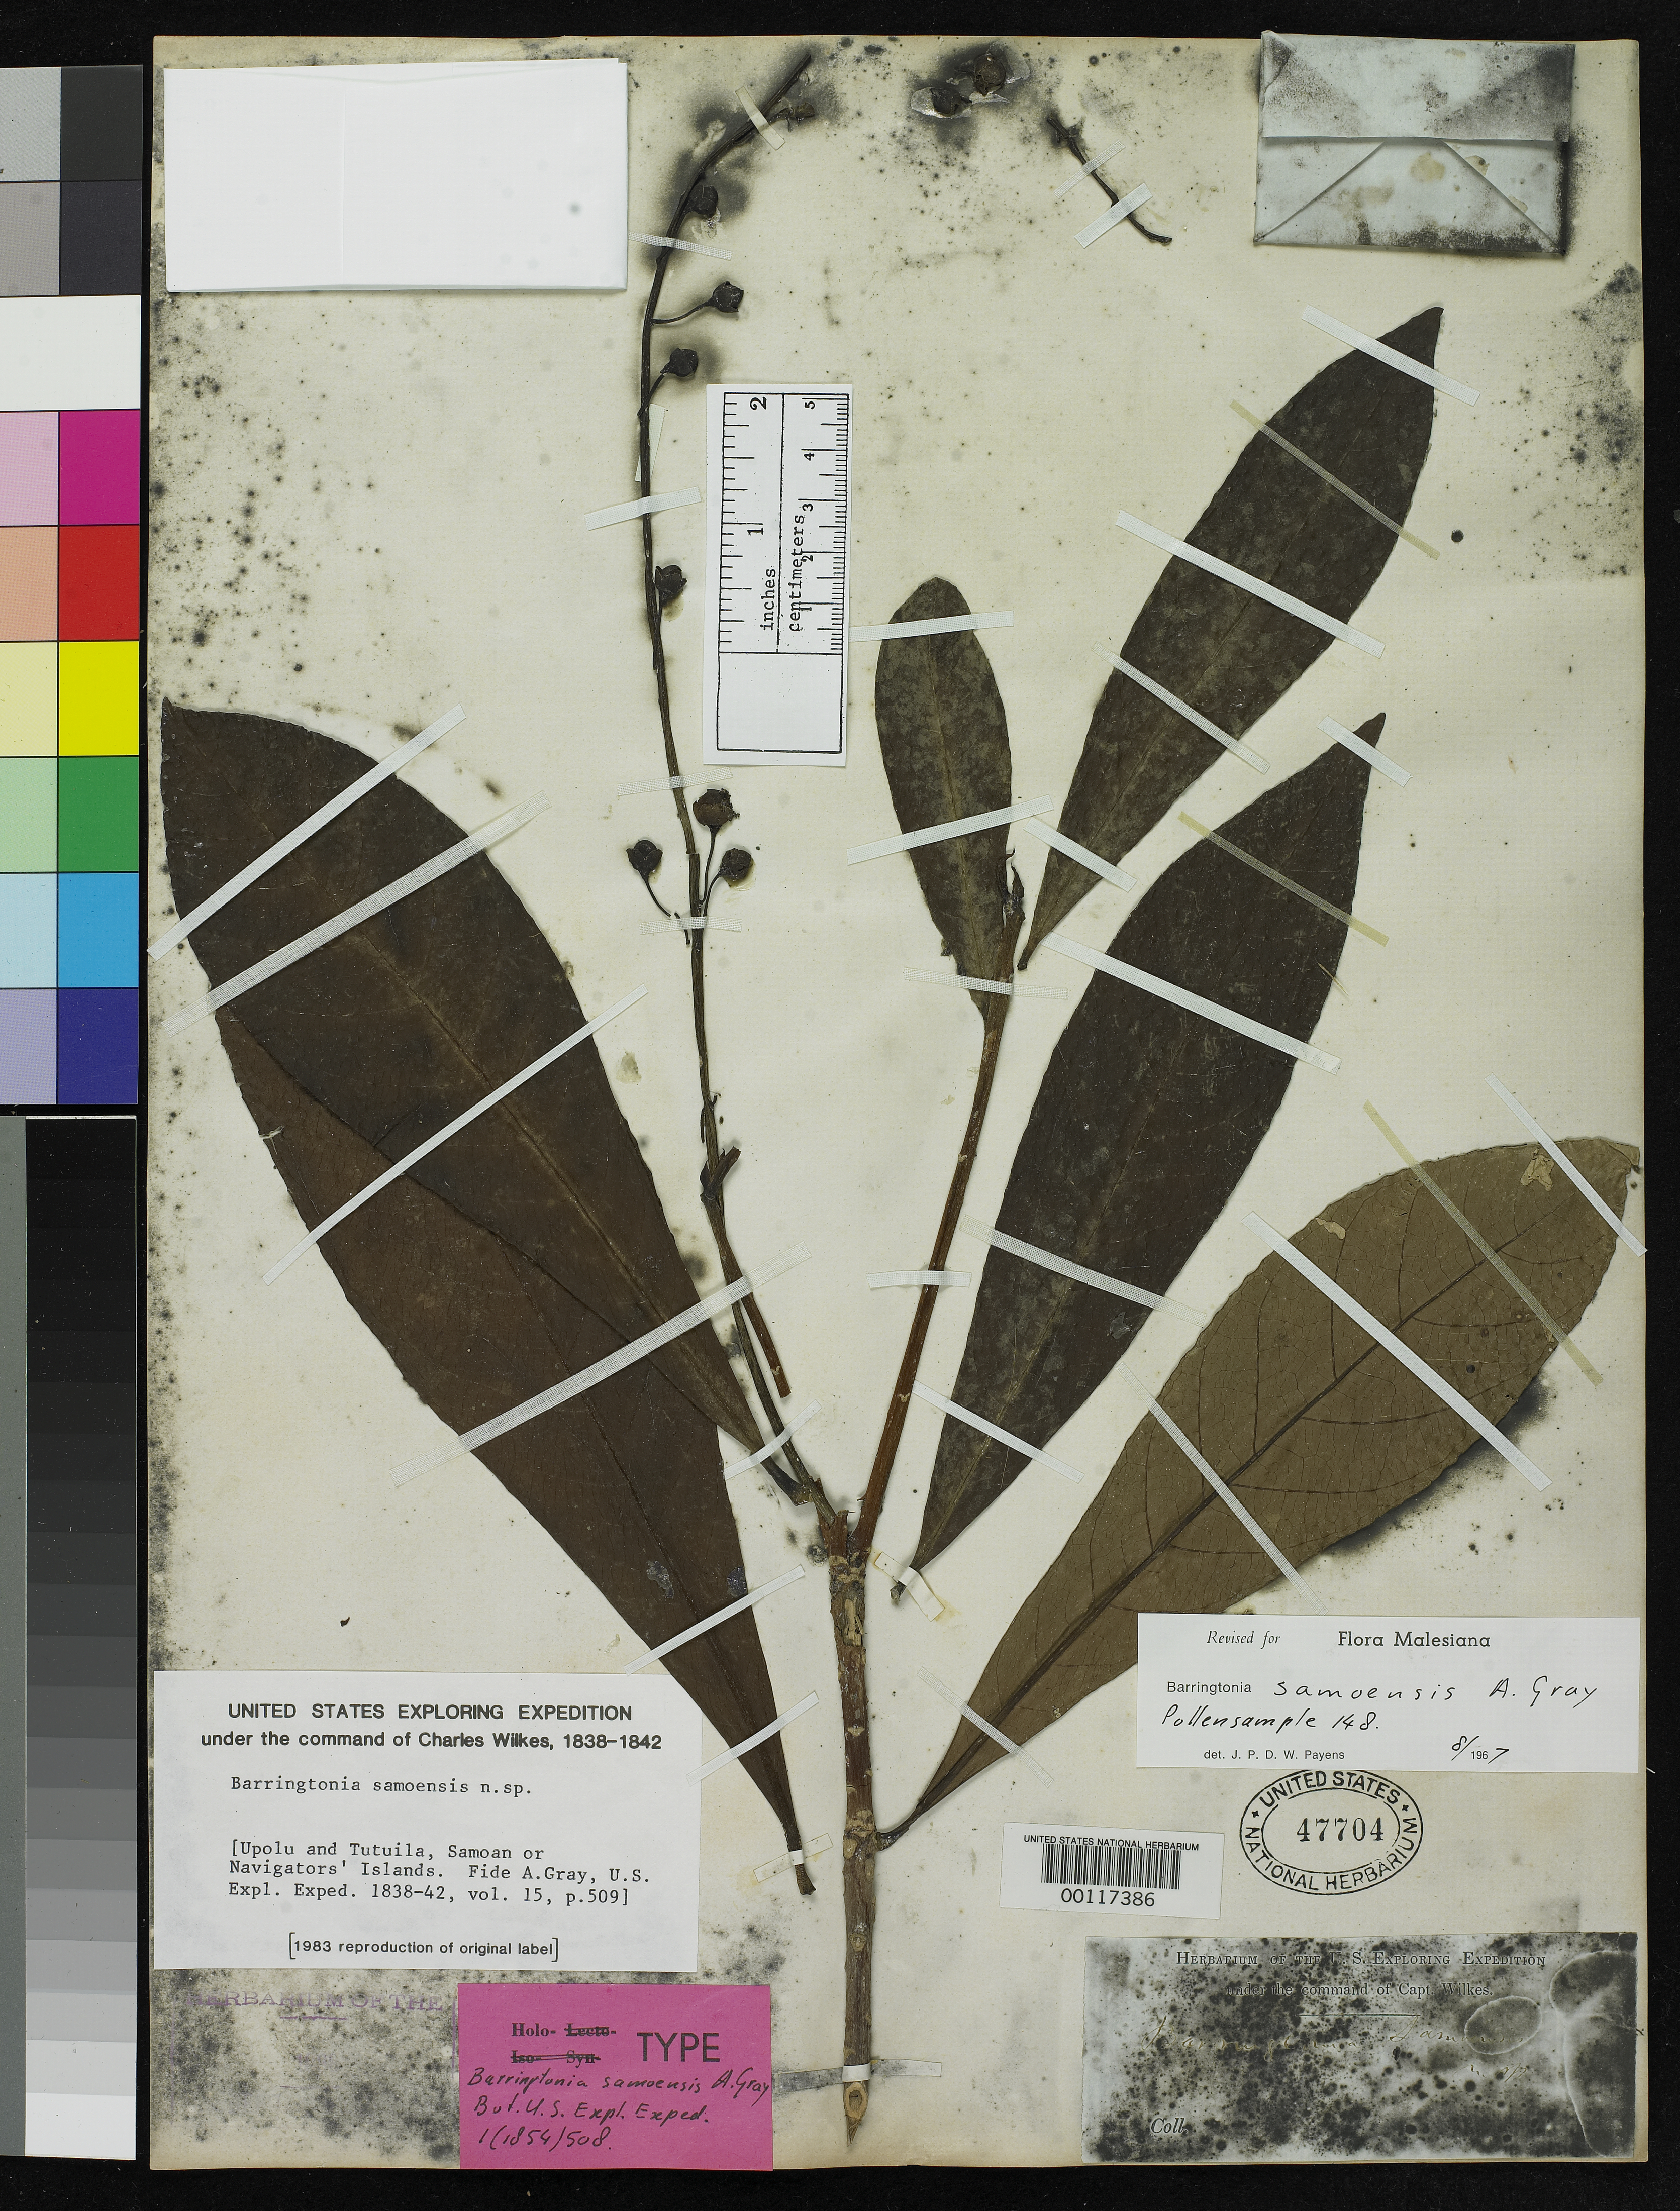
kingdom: Plantae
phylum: Tracheophyta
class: Magnoliopsida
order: Ericales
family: Lecythidaceae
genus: Barringtonia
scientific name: Barringtonia samoensis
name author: A. Gray in Wilkes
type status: Holotype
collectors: Wilkes Explor. Exped.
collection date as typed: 1838 to -- --- 1842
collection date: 1838/1842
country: American Samoa / Samoa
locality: Upolu and Tutuila.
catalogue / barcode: US 47704